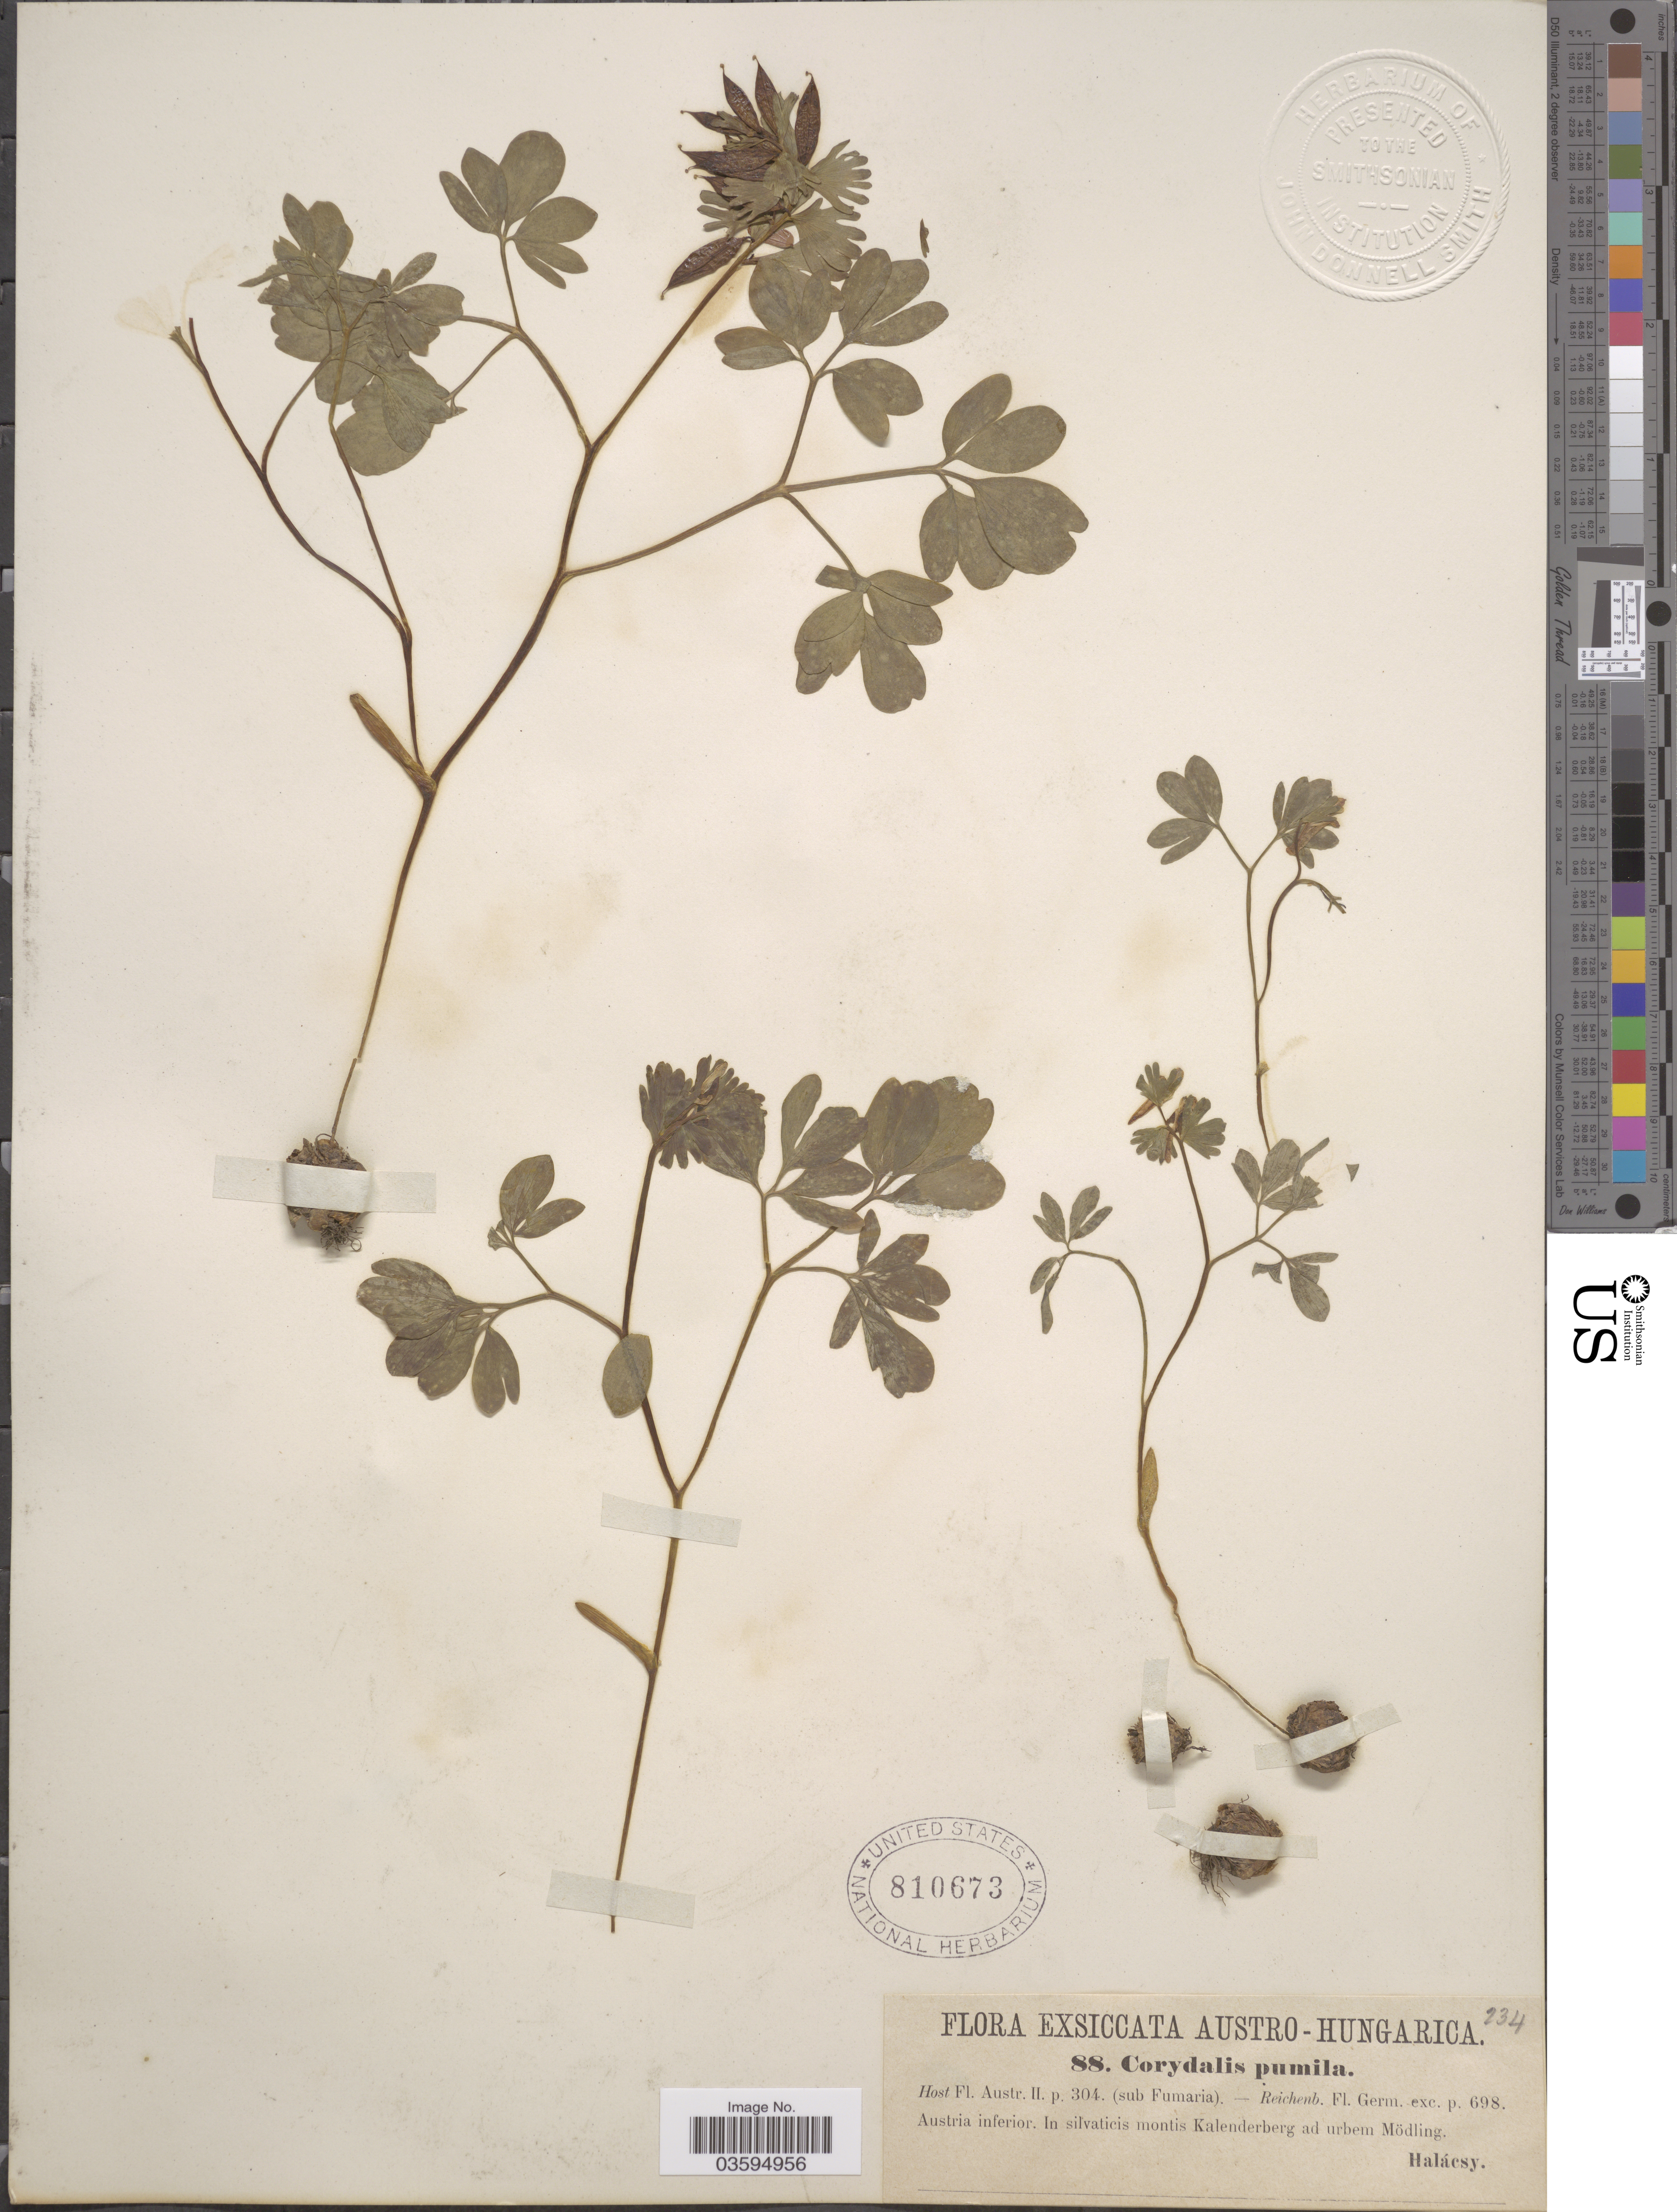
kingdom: Plantae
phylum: Tracheophyta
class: Magnoliopsida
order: Ranunculales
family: Papaveraceae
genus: Corydalis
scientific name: Corydalis pumila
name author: W.D.J. Koch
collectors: -- Halacsy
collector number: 88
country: Austria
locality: Austro-Hungarica. Austria inferior. In silvaticis montis Kalenderberg ad urbem Mödling.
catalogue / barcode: US 810673